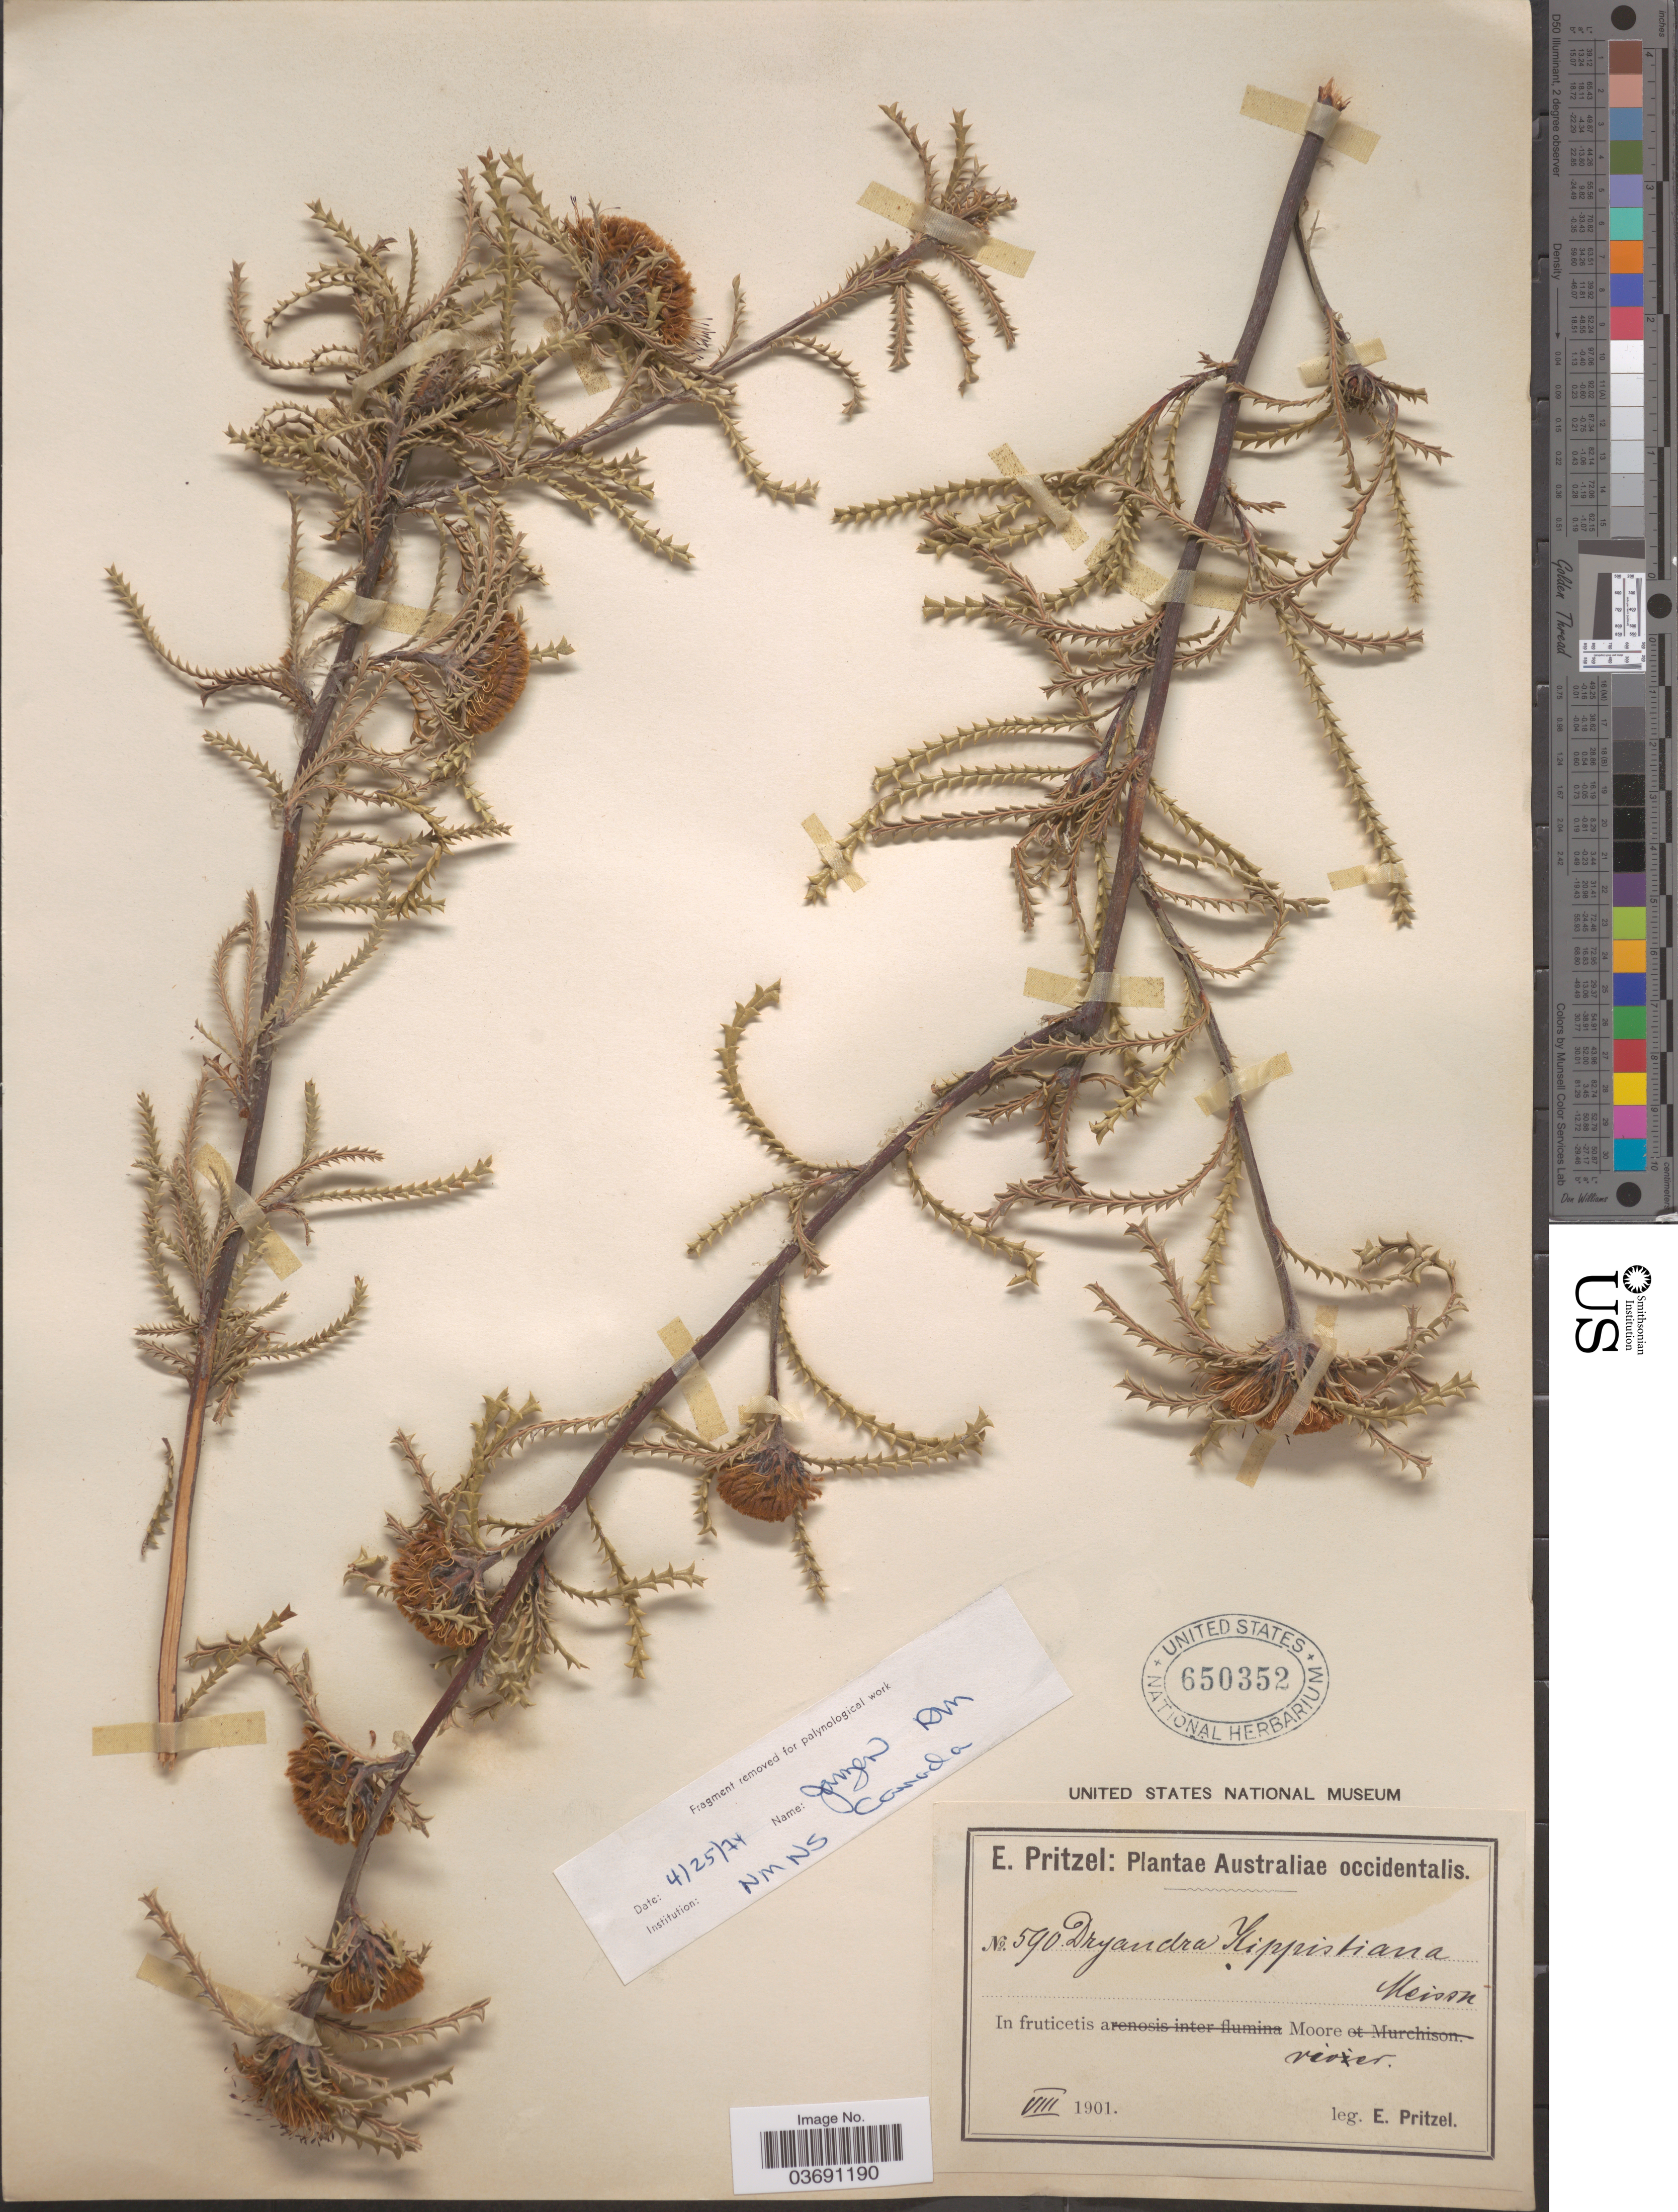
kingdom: Plantae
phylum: Tracheophyta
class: Magnoliopsida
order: Proteales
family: Proteaceae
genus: Dryandra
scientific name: Dryandra kippistiana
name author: Meisn.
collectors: E. G. Pritzel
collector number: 590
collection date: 1901-08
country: Australia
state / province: Western Australia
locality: Australiae occidentalis. In fruticetis Moore river.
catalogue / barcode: US 650352